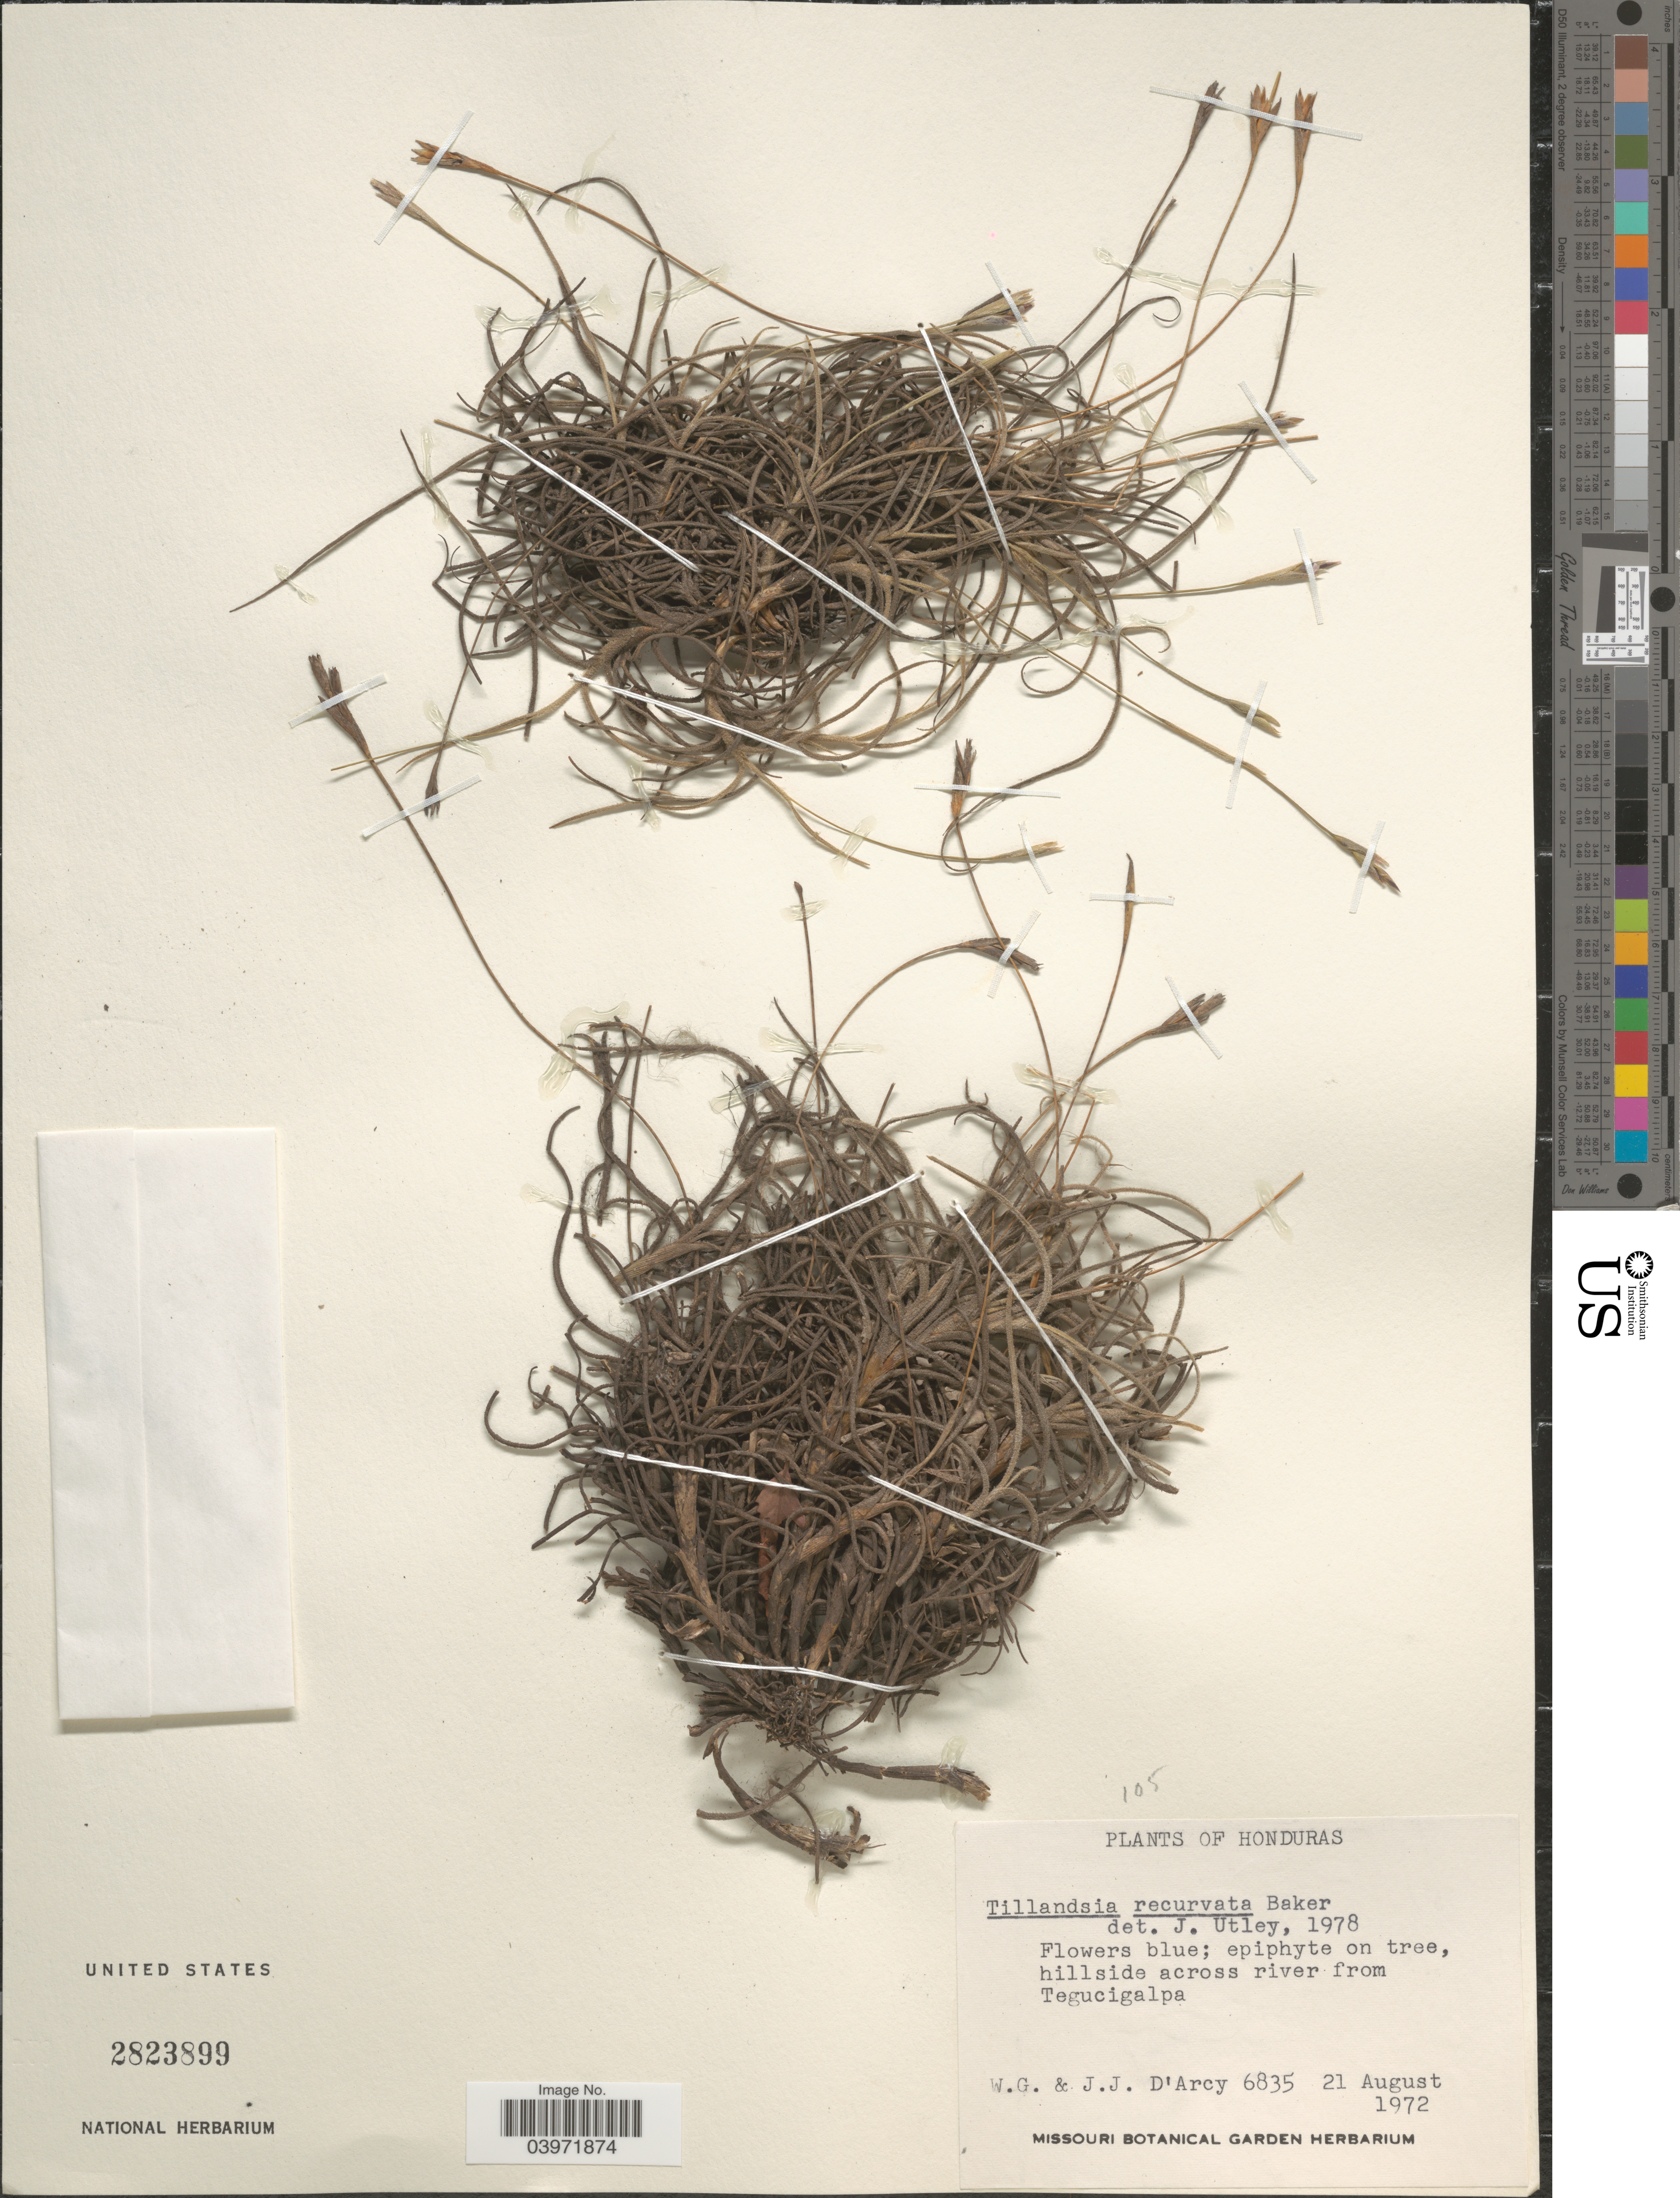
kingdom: Plantae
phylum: Tracheophyta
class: Liliopsida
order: Poales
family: Bromeliaceae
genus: Tillandsia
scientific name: Tillandsia recurvata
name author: L.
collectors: W. G. D'Arcy & J. J. D'Arcy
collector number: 6835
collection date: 1972-08-21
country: Honduras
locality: Hillside across river from Tegucigalpa.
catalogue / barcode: US 2823899